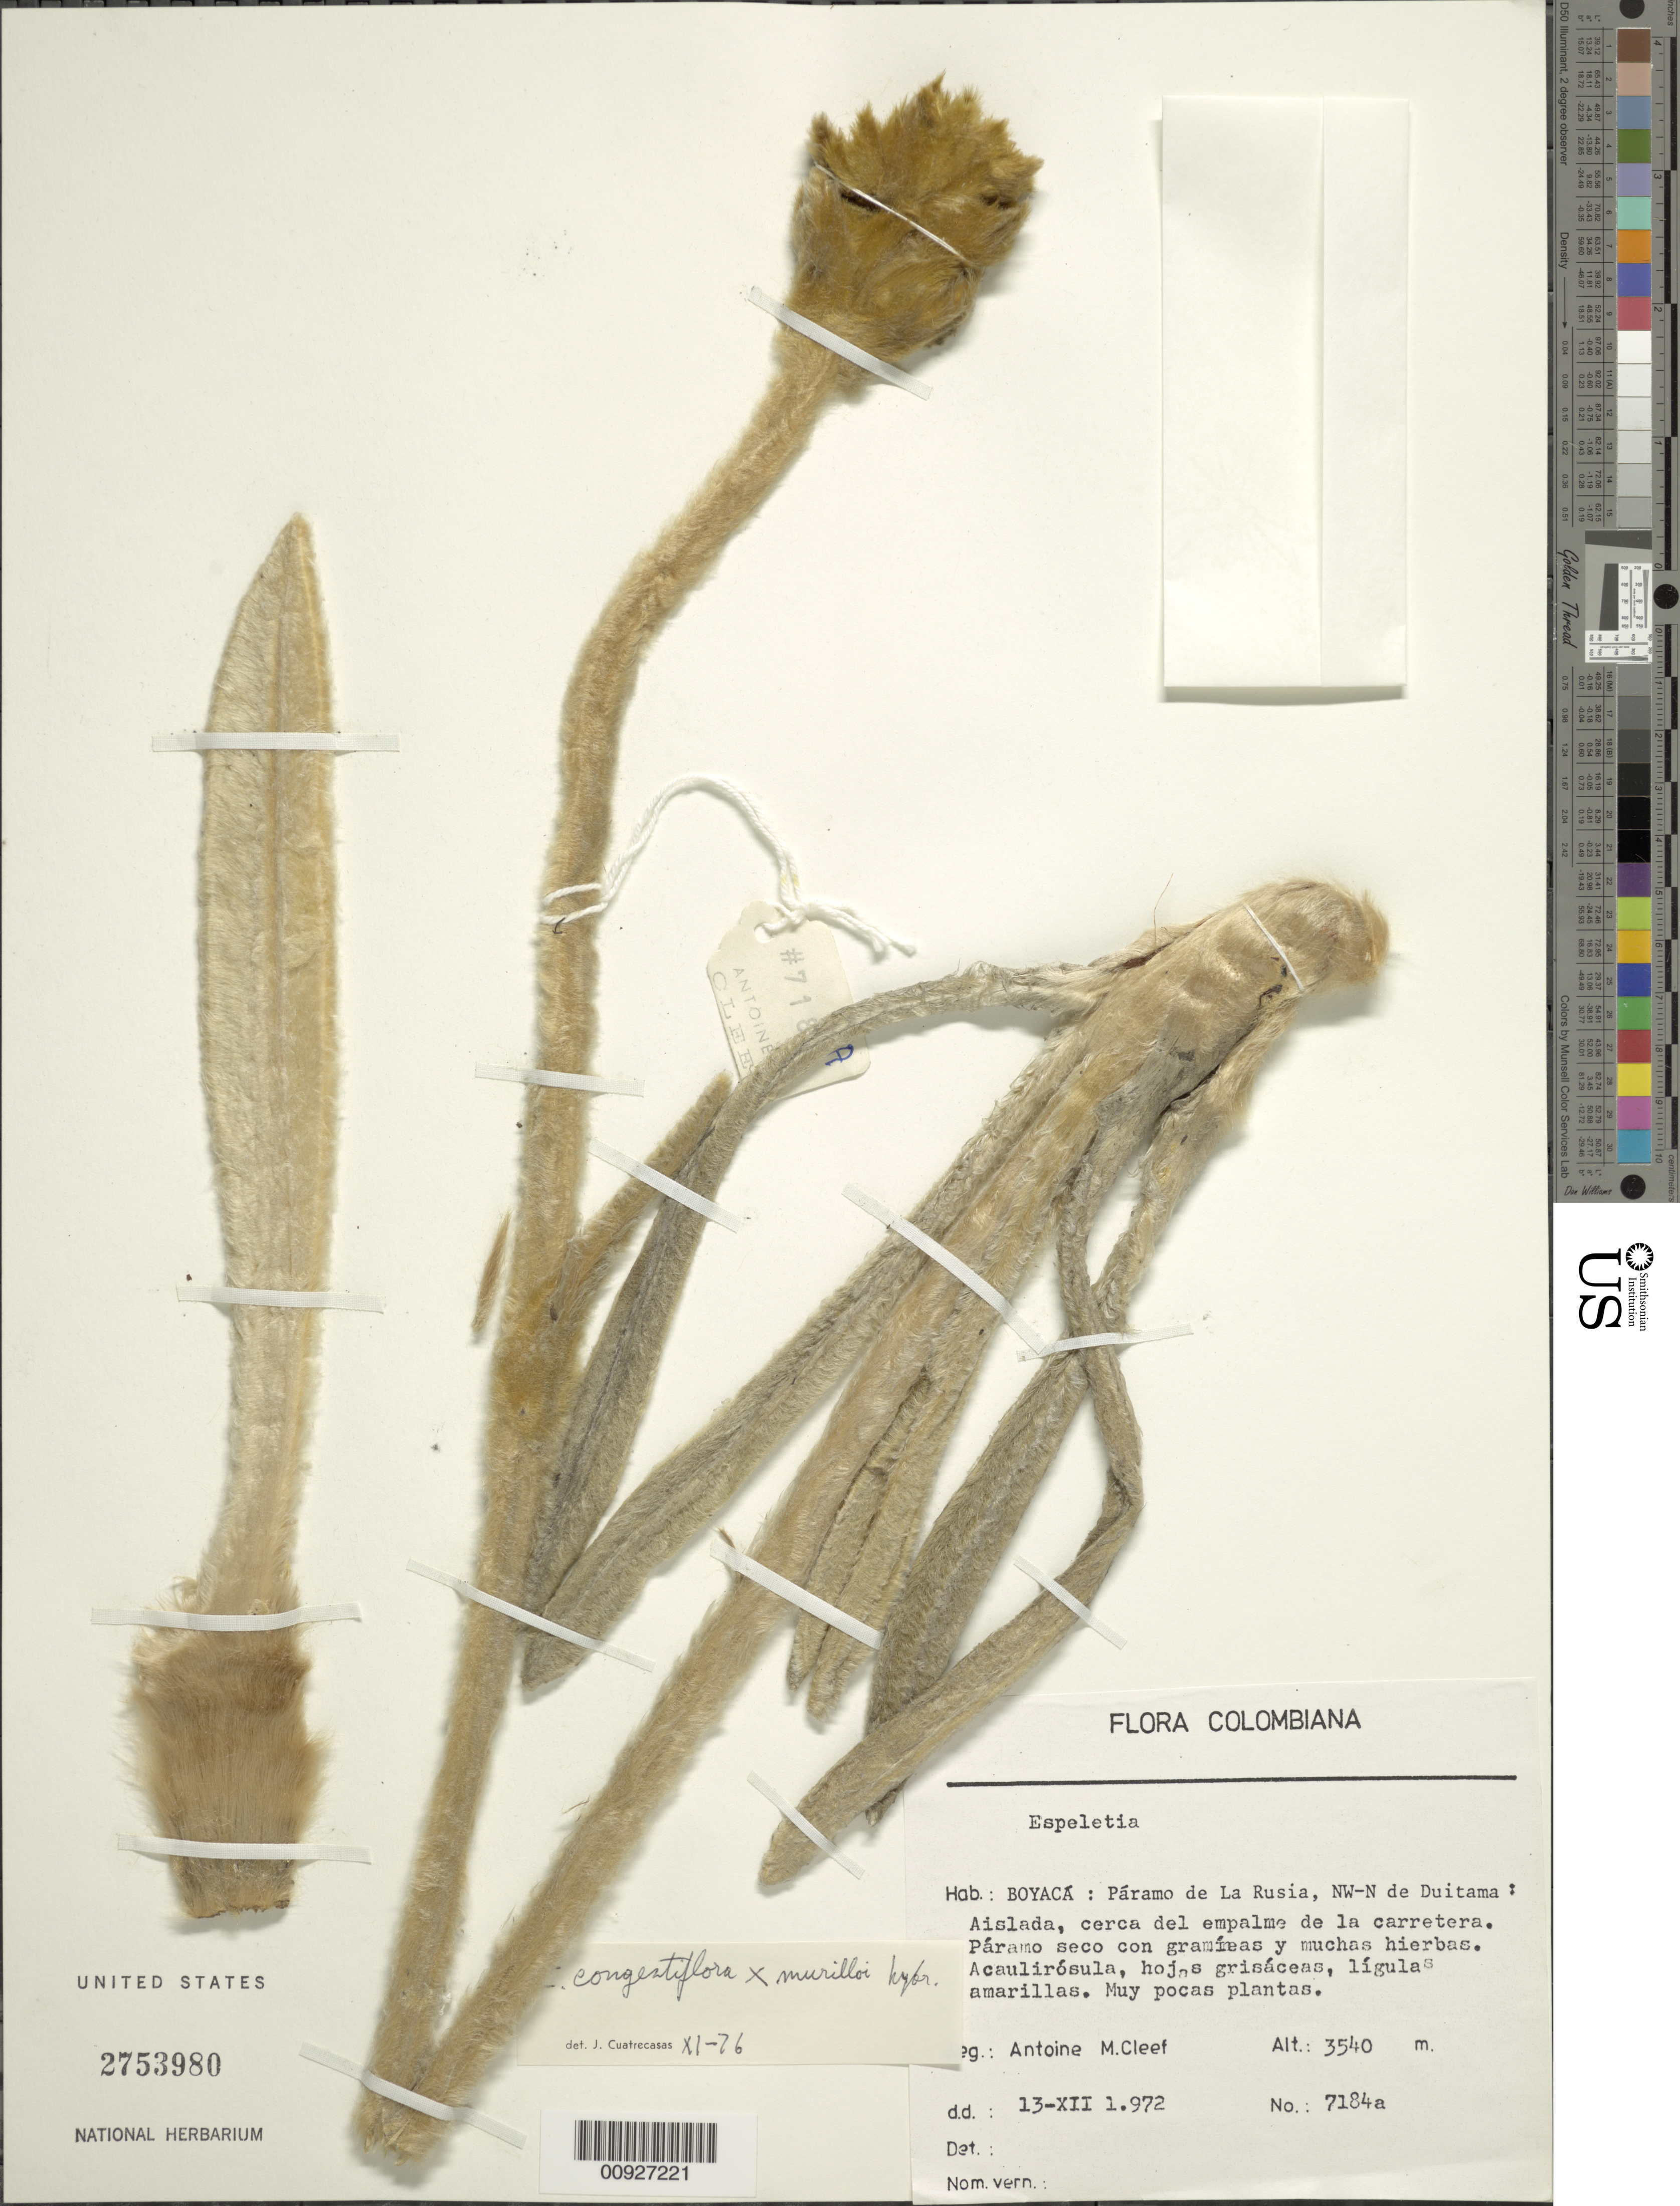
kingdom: Plantae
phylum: Tracheophyta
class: Magnoliopsida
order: Asterales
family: Asteraceae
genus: Espeletia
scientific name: Espeletia congestiflora x E. murilloi Cuatrec.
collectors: A. M. Cleef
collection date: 1972-12-13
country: Colombia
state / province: Boyacá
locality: Paramo de La Rusia. Páramo de La Rusia, NW-N de Duitama: Aislada, cerca del empalme de la carretara.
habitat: Páramo seco con gramíneas y muchas hierbas. Muy pocas plantas.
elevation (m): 3540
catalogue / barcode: US 2753980